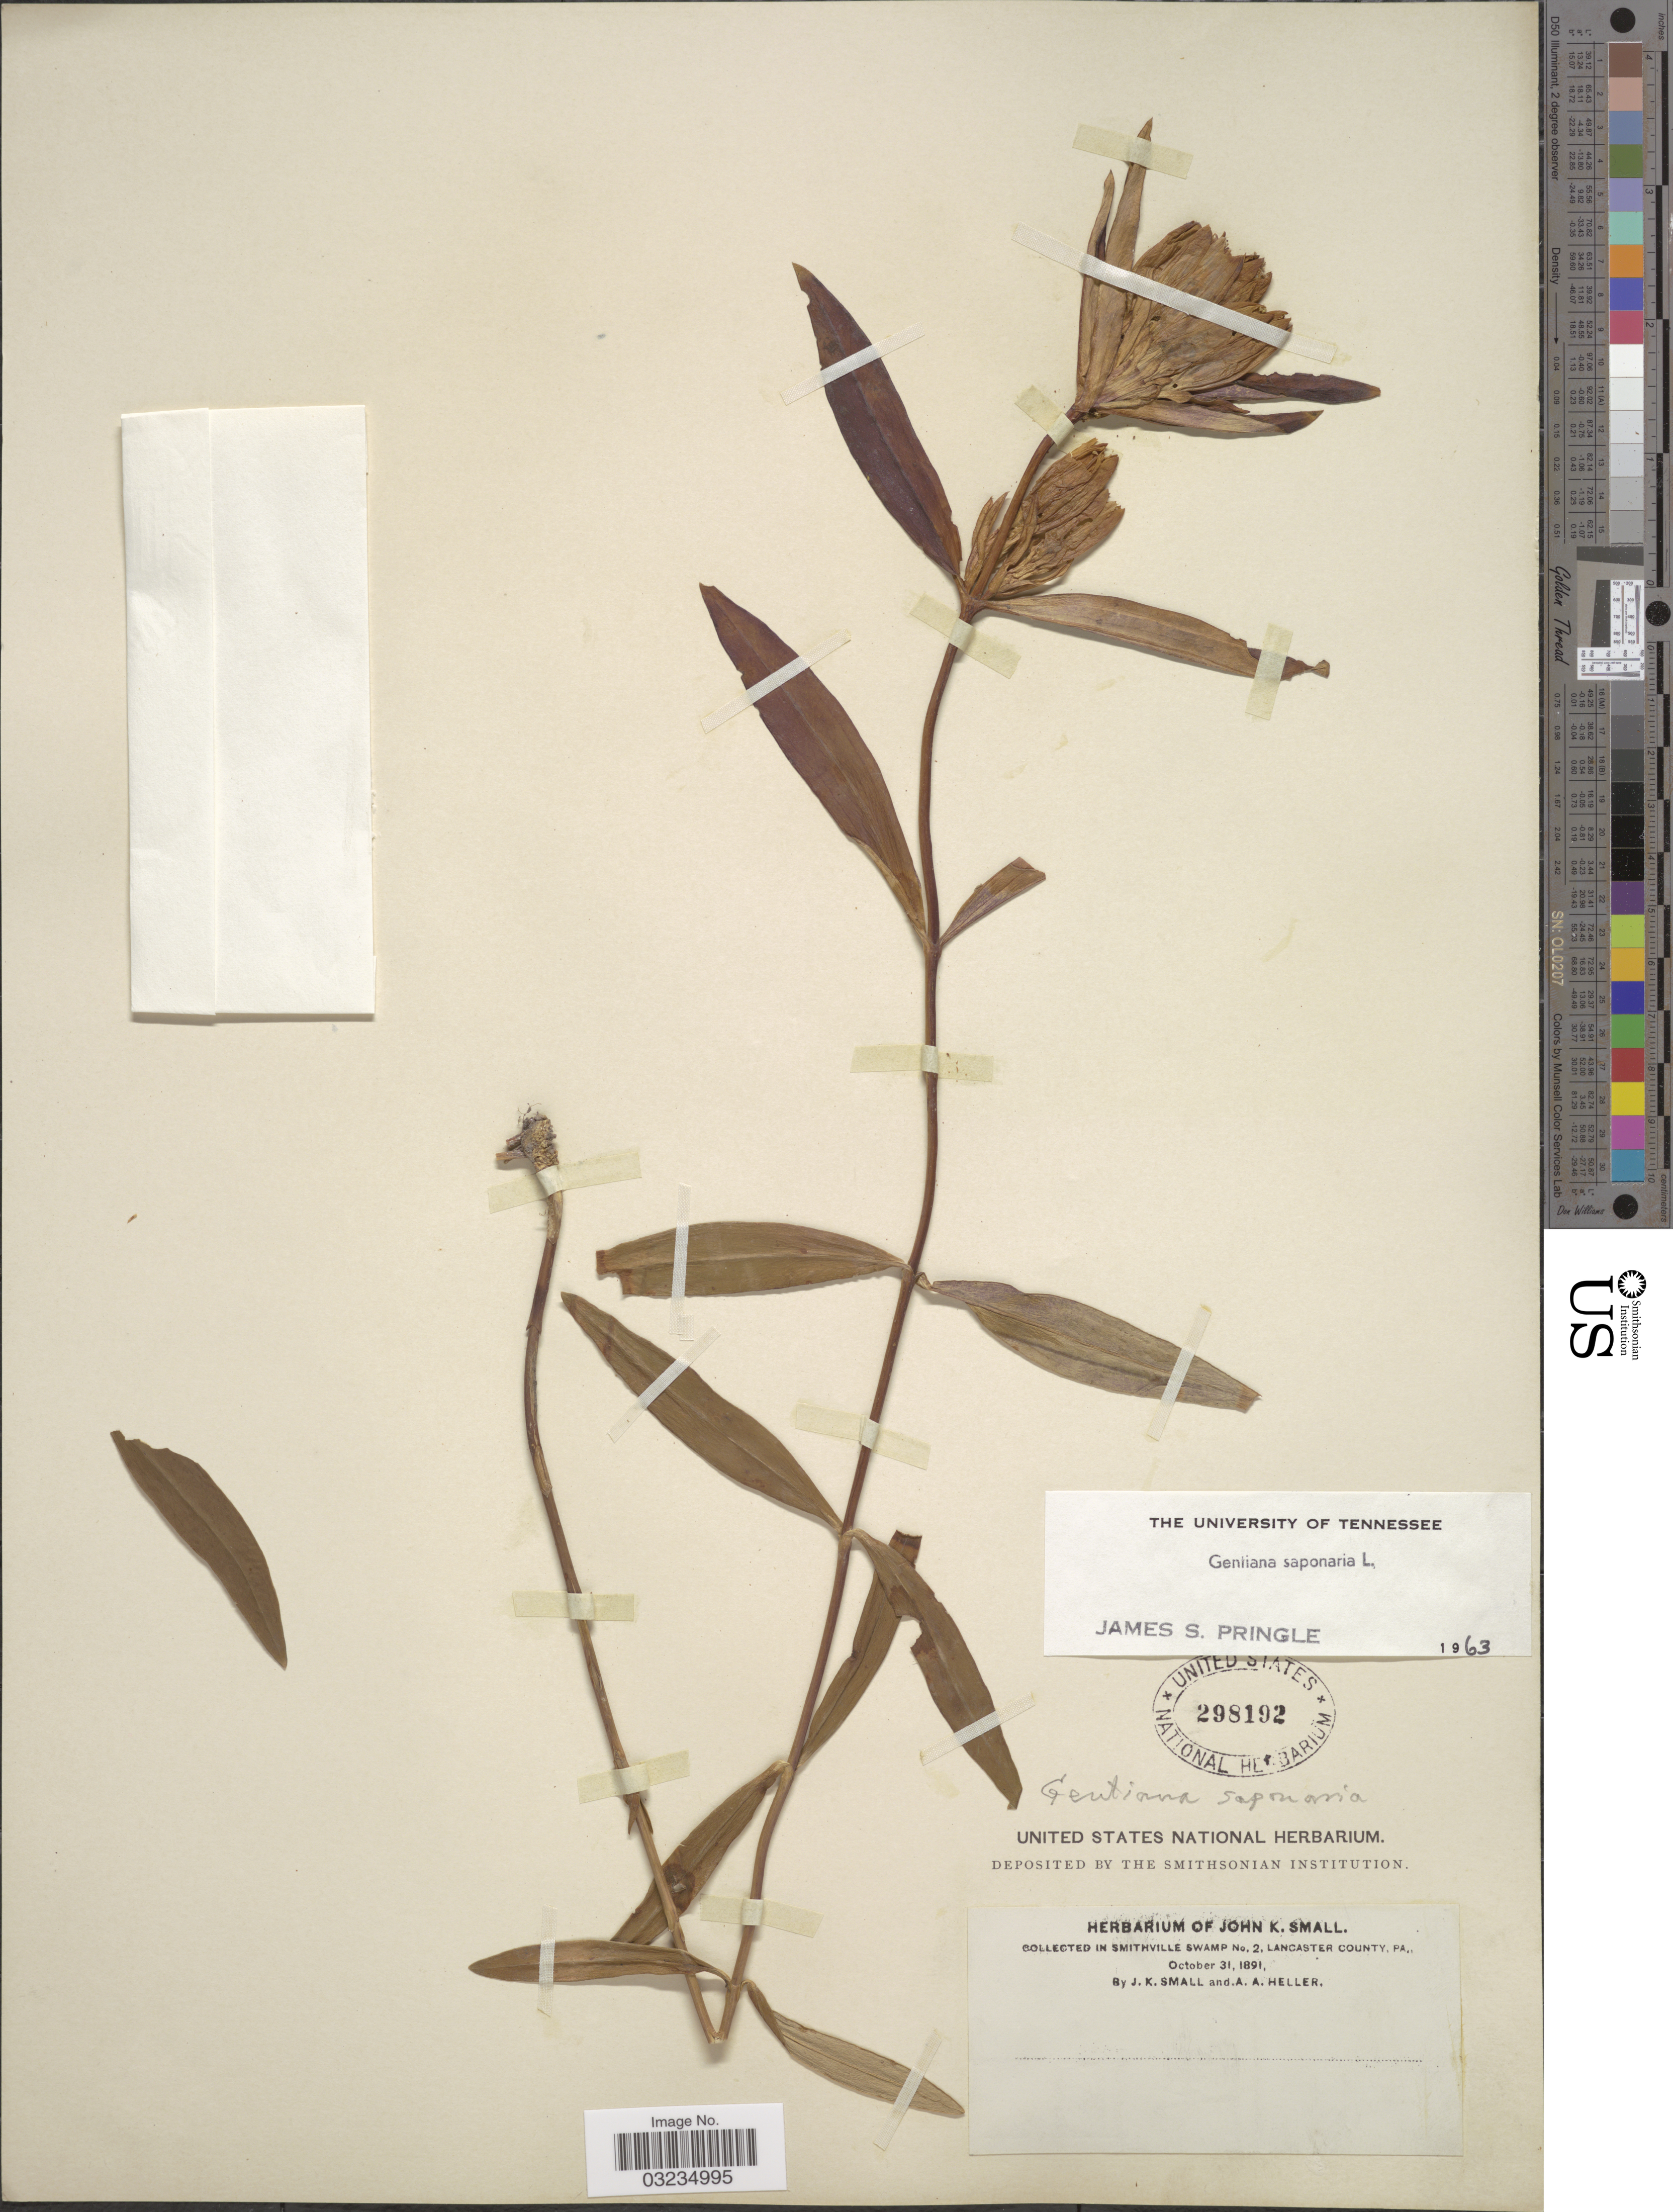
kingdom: Plantae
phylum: Tracheophyta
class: Magnoliopsida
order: Gentianales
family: Gentianaceae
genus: Gentiana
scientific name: Gentiana saponaria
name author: L.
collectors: J. K. Small & A. A. Heller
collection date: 1891-10-31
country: United States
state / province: Pennsylvania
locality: In Smithville swamp no. 2, Lancaster County.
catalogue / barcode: US 298192